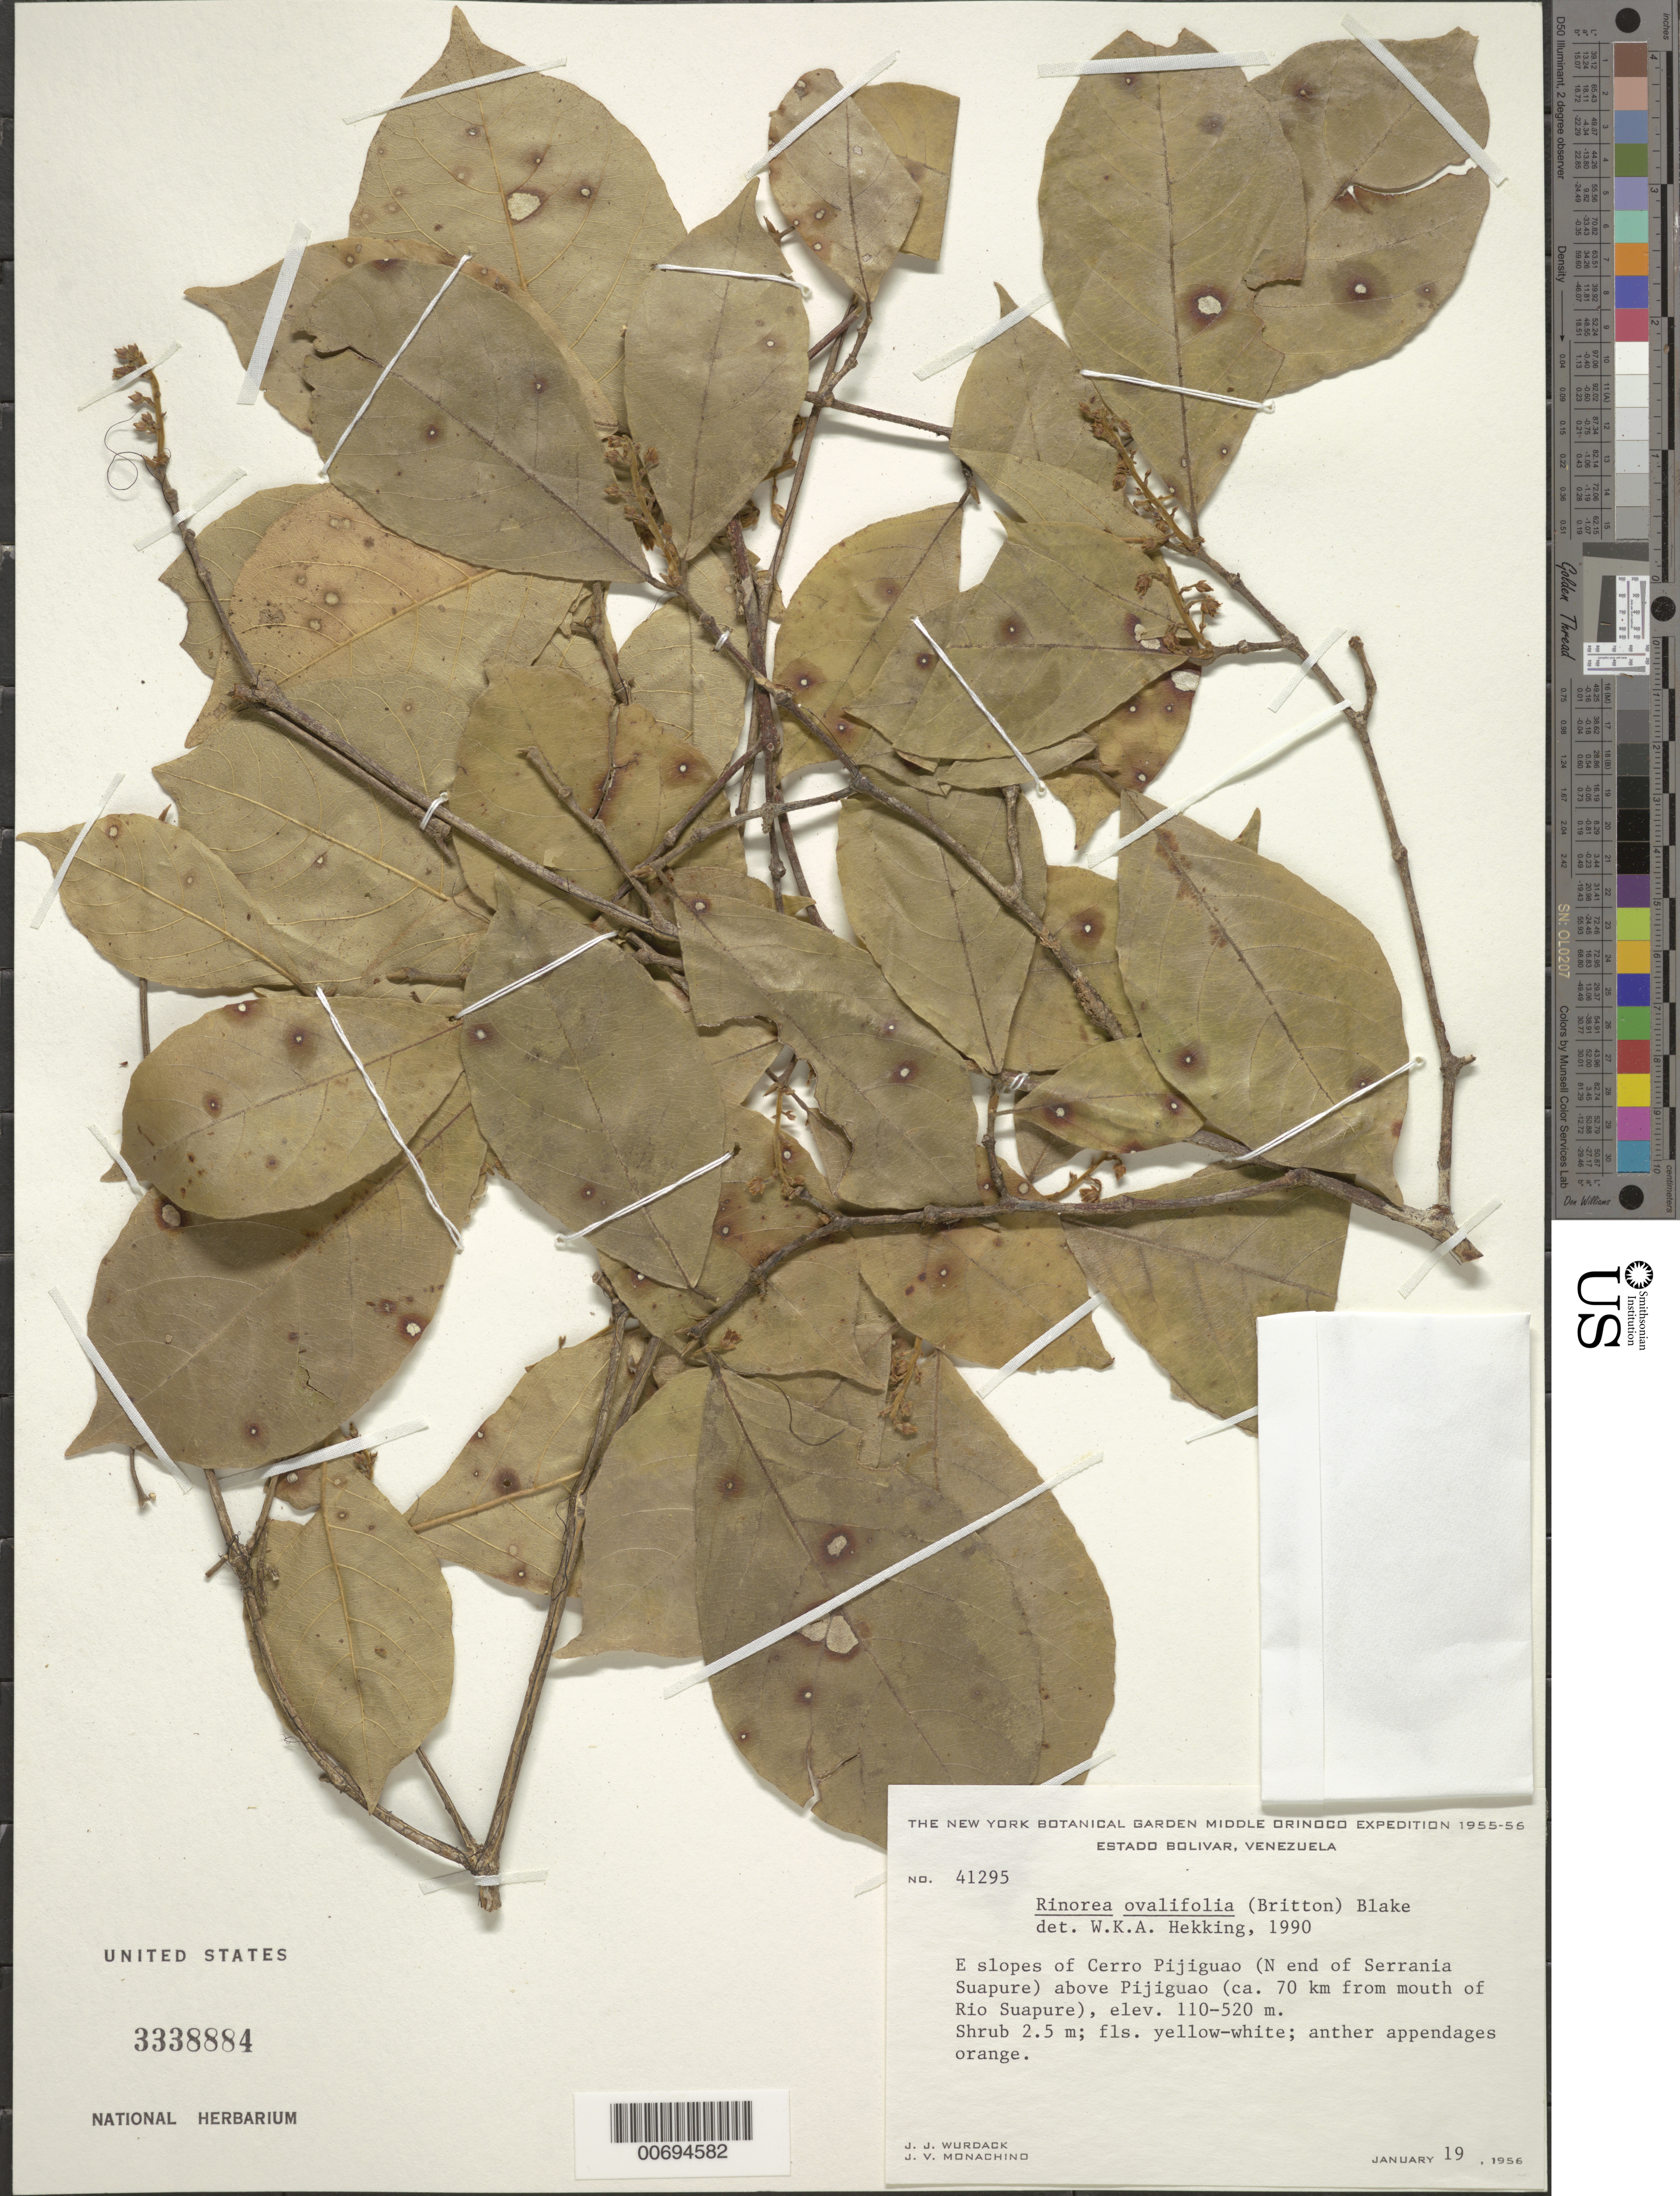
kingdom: Plantae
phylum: Tracheophyta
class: Magnoliopsida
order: Malpighiales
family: Violaceae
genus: Rinorea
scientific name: Rinorea ovalifolia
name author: (Britton) S.F. Blake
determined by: Hekking, W. H. A.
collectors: J. J. Wurdack & J. V. Monachino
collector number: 41295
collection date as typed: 19-Jan-56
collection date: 1956-01-19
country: Venezuela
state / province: Bolívar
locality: Cerro Pijiguao, upper E slope, N end of Serrania Suapure above Pijiguao, about 70 river km from mouth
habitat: East slopes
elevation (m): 110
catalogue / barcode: US 3338884